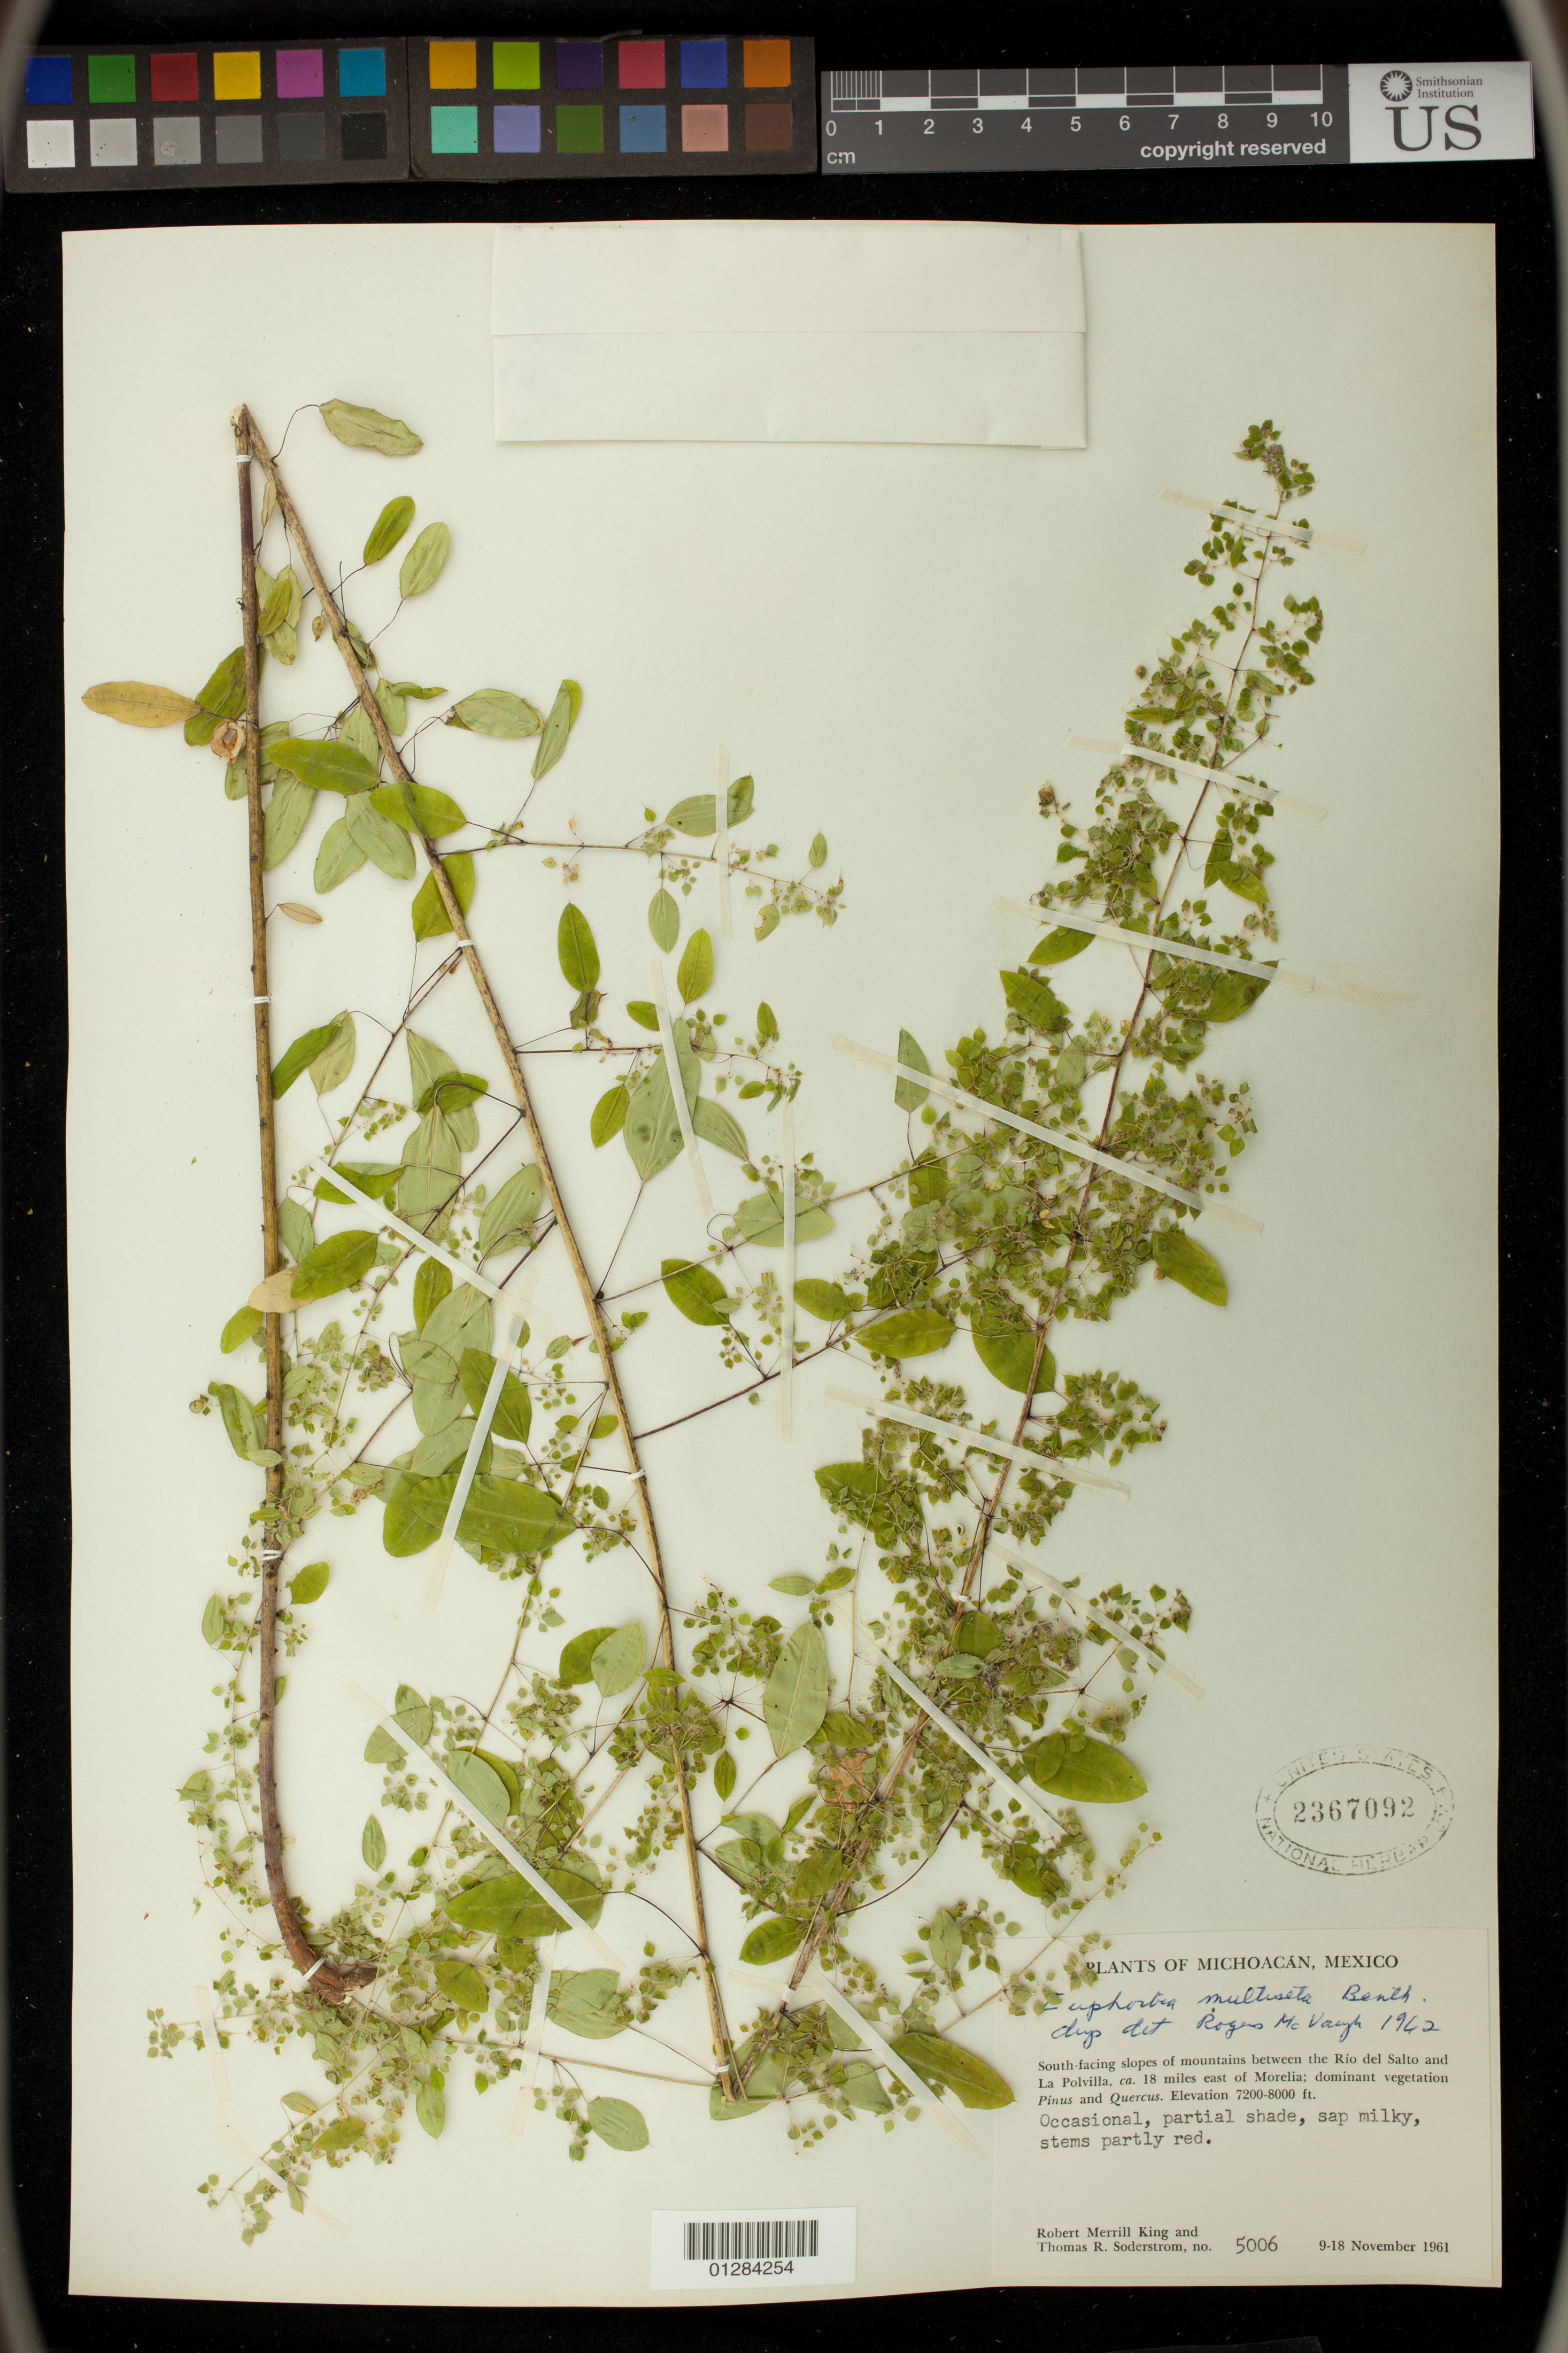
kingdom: Plantae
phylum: Tracheophyta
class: Magnoliopsida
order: Malpighiales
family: Euphorbiaceae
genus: Euphorbia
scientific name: Euphorbia multiseta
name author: Benth.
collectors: R. M. King & T. R. Soderstrom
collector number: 5006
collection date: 1961-11-09/1961-11-18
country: Mexico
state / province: Michoacán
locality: between the Rio Salto and La Polvilla, ca. 18 miles east of Morelia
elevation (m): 2195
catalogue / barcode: US 2367092